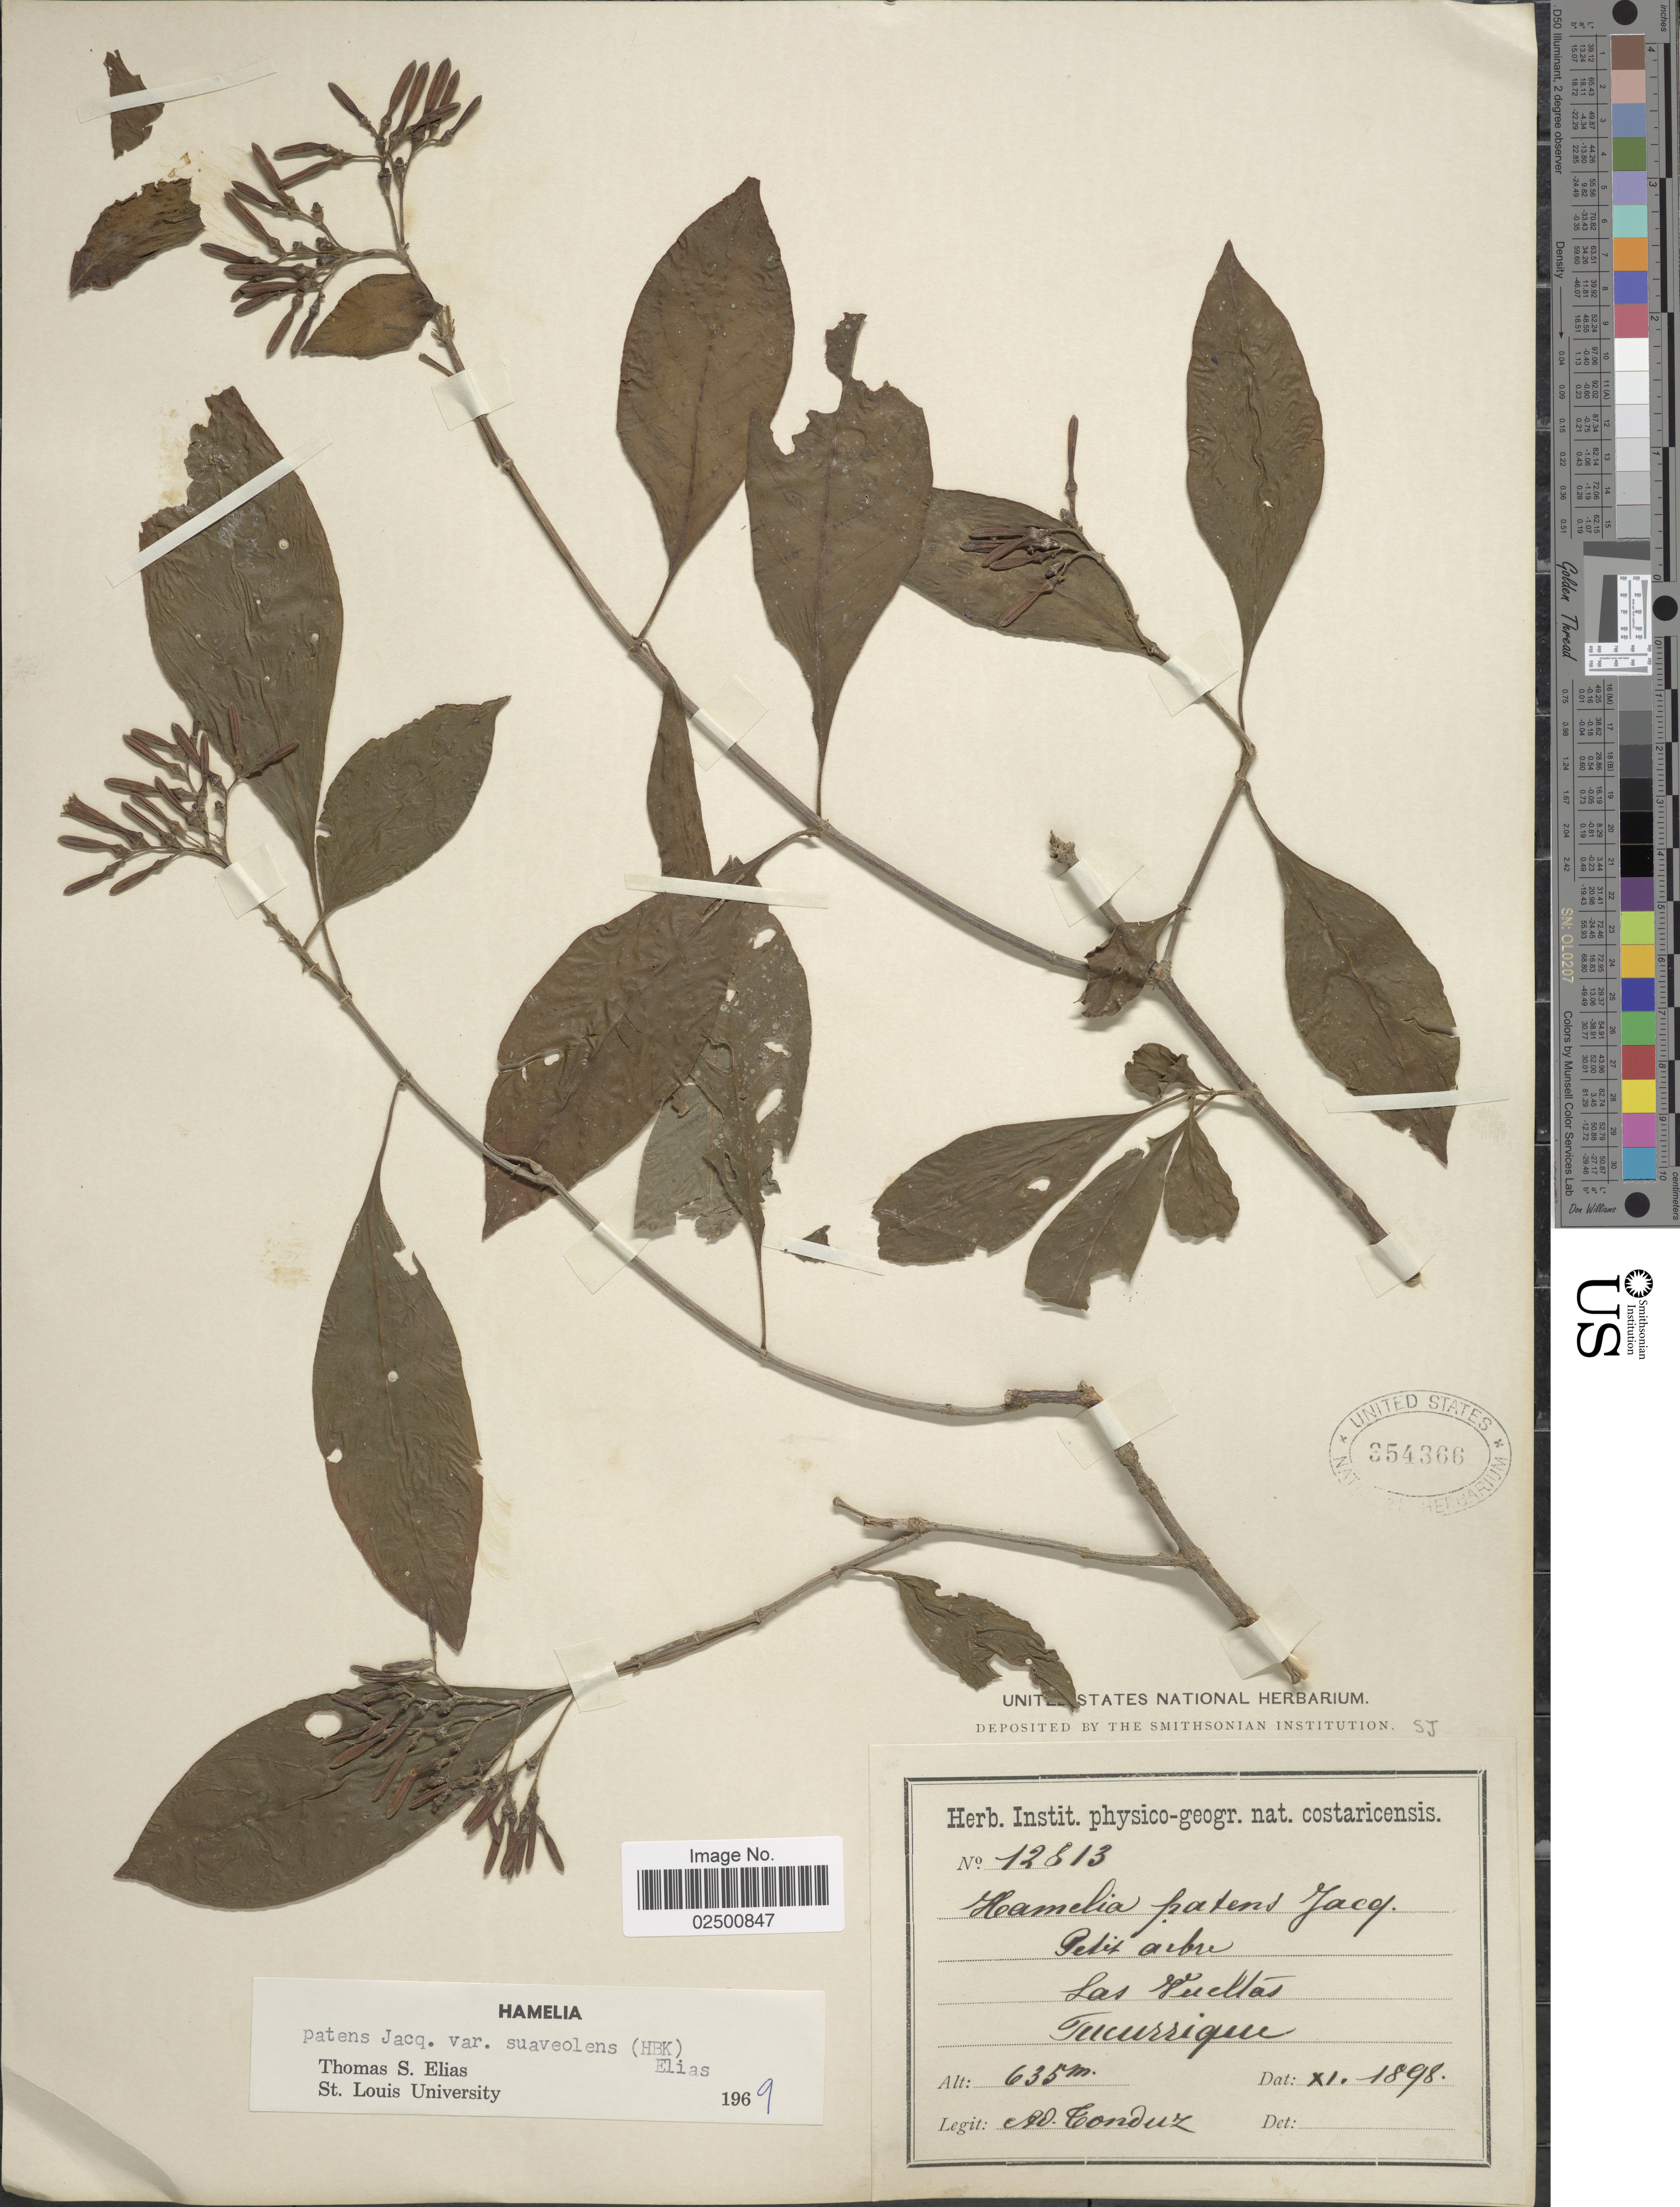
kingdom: Plantae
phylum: Tracheophyta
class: Magnoliopsida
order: Gentianales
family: Rubiaceae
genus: Hamelia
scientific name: Hamelia patens var. suaveolens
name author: (Kunth)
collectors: A. Tonduz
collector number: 12813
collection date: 1898-09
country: Costa Rica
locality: Las Vueltas, Tucurrique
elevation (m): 635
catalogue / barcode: US 354366